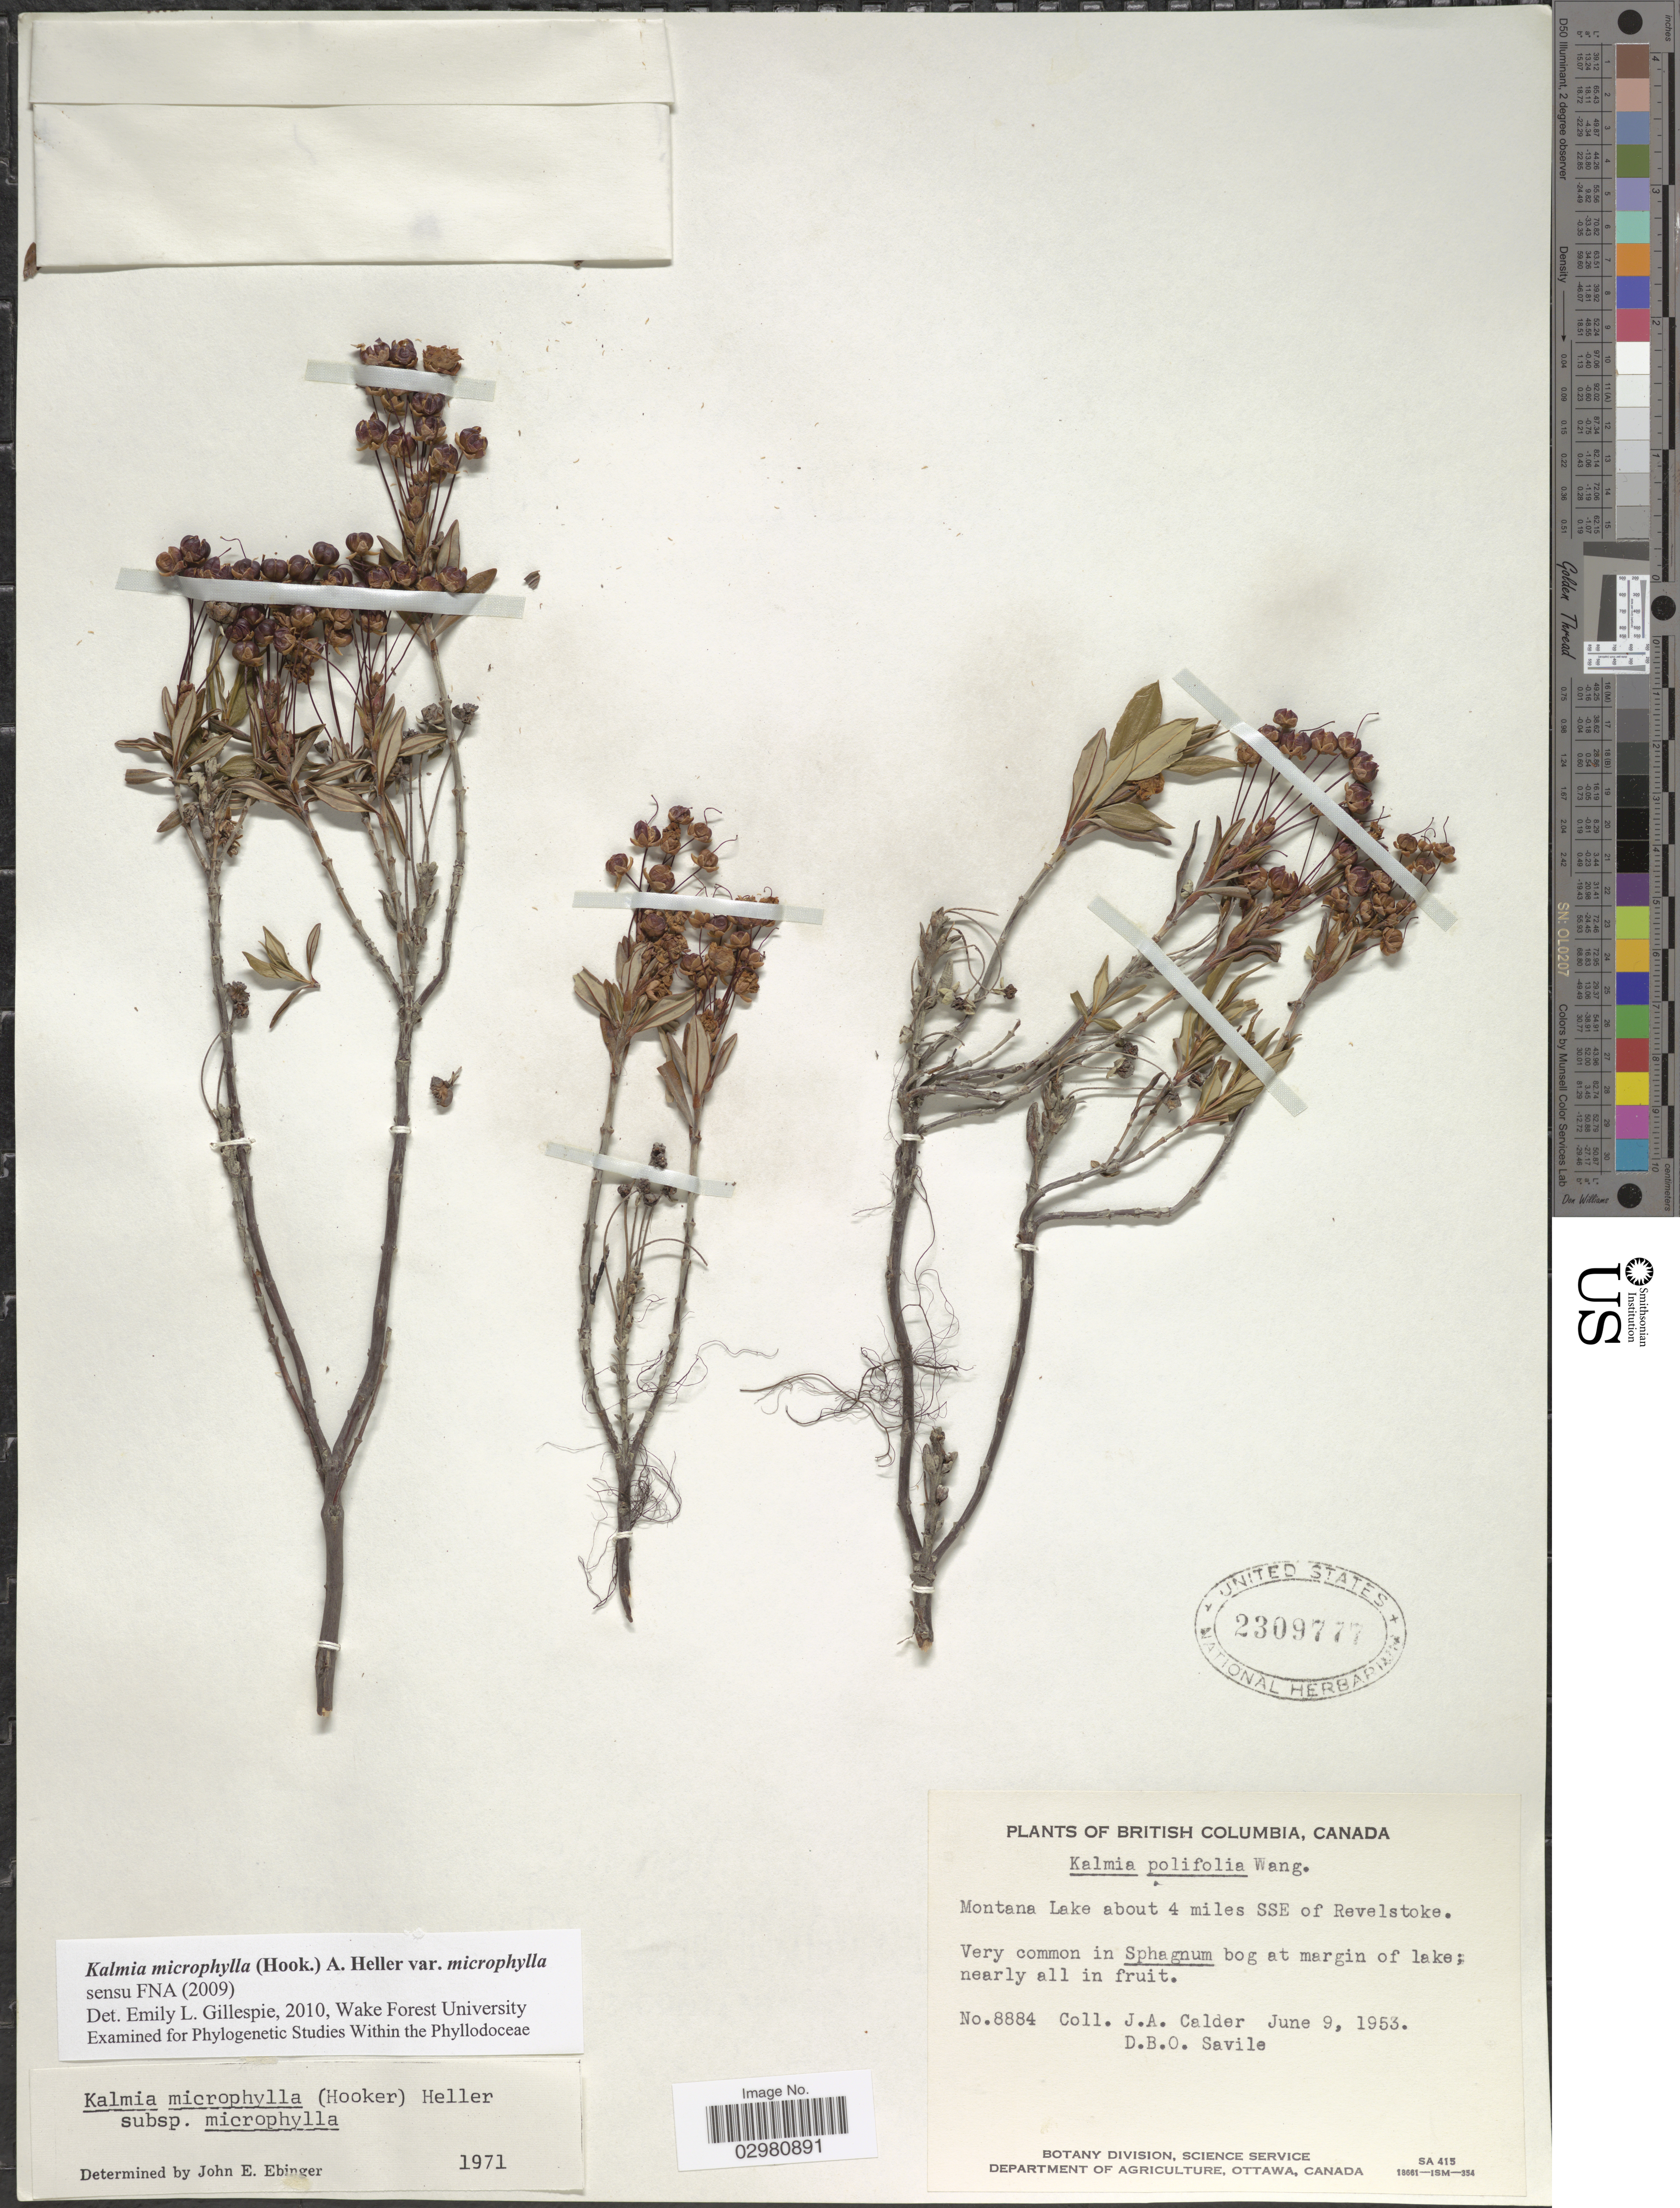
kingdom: Plantae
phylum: Tracheophyta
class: Magnoliopsida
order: Ericales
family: Ericaceae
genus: Kalmia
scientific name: Kalmia microphylla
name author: (Hook.) A. Heller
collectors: J. A. Calder & D. Savile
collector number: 8884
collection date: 1953-06-09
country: Canada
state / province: British Columbia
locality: Montana Lake about 4 miles SSE of Revelstoke.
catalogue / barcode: US 2309777